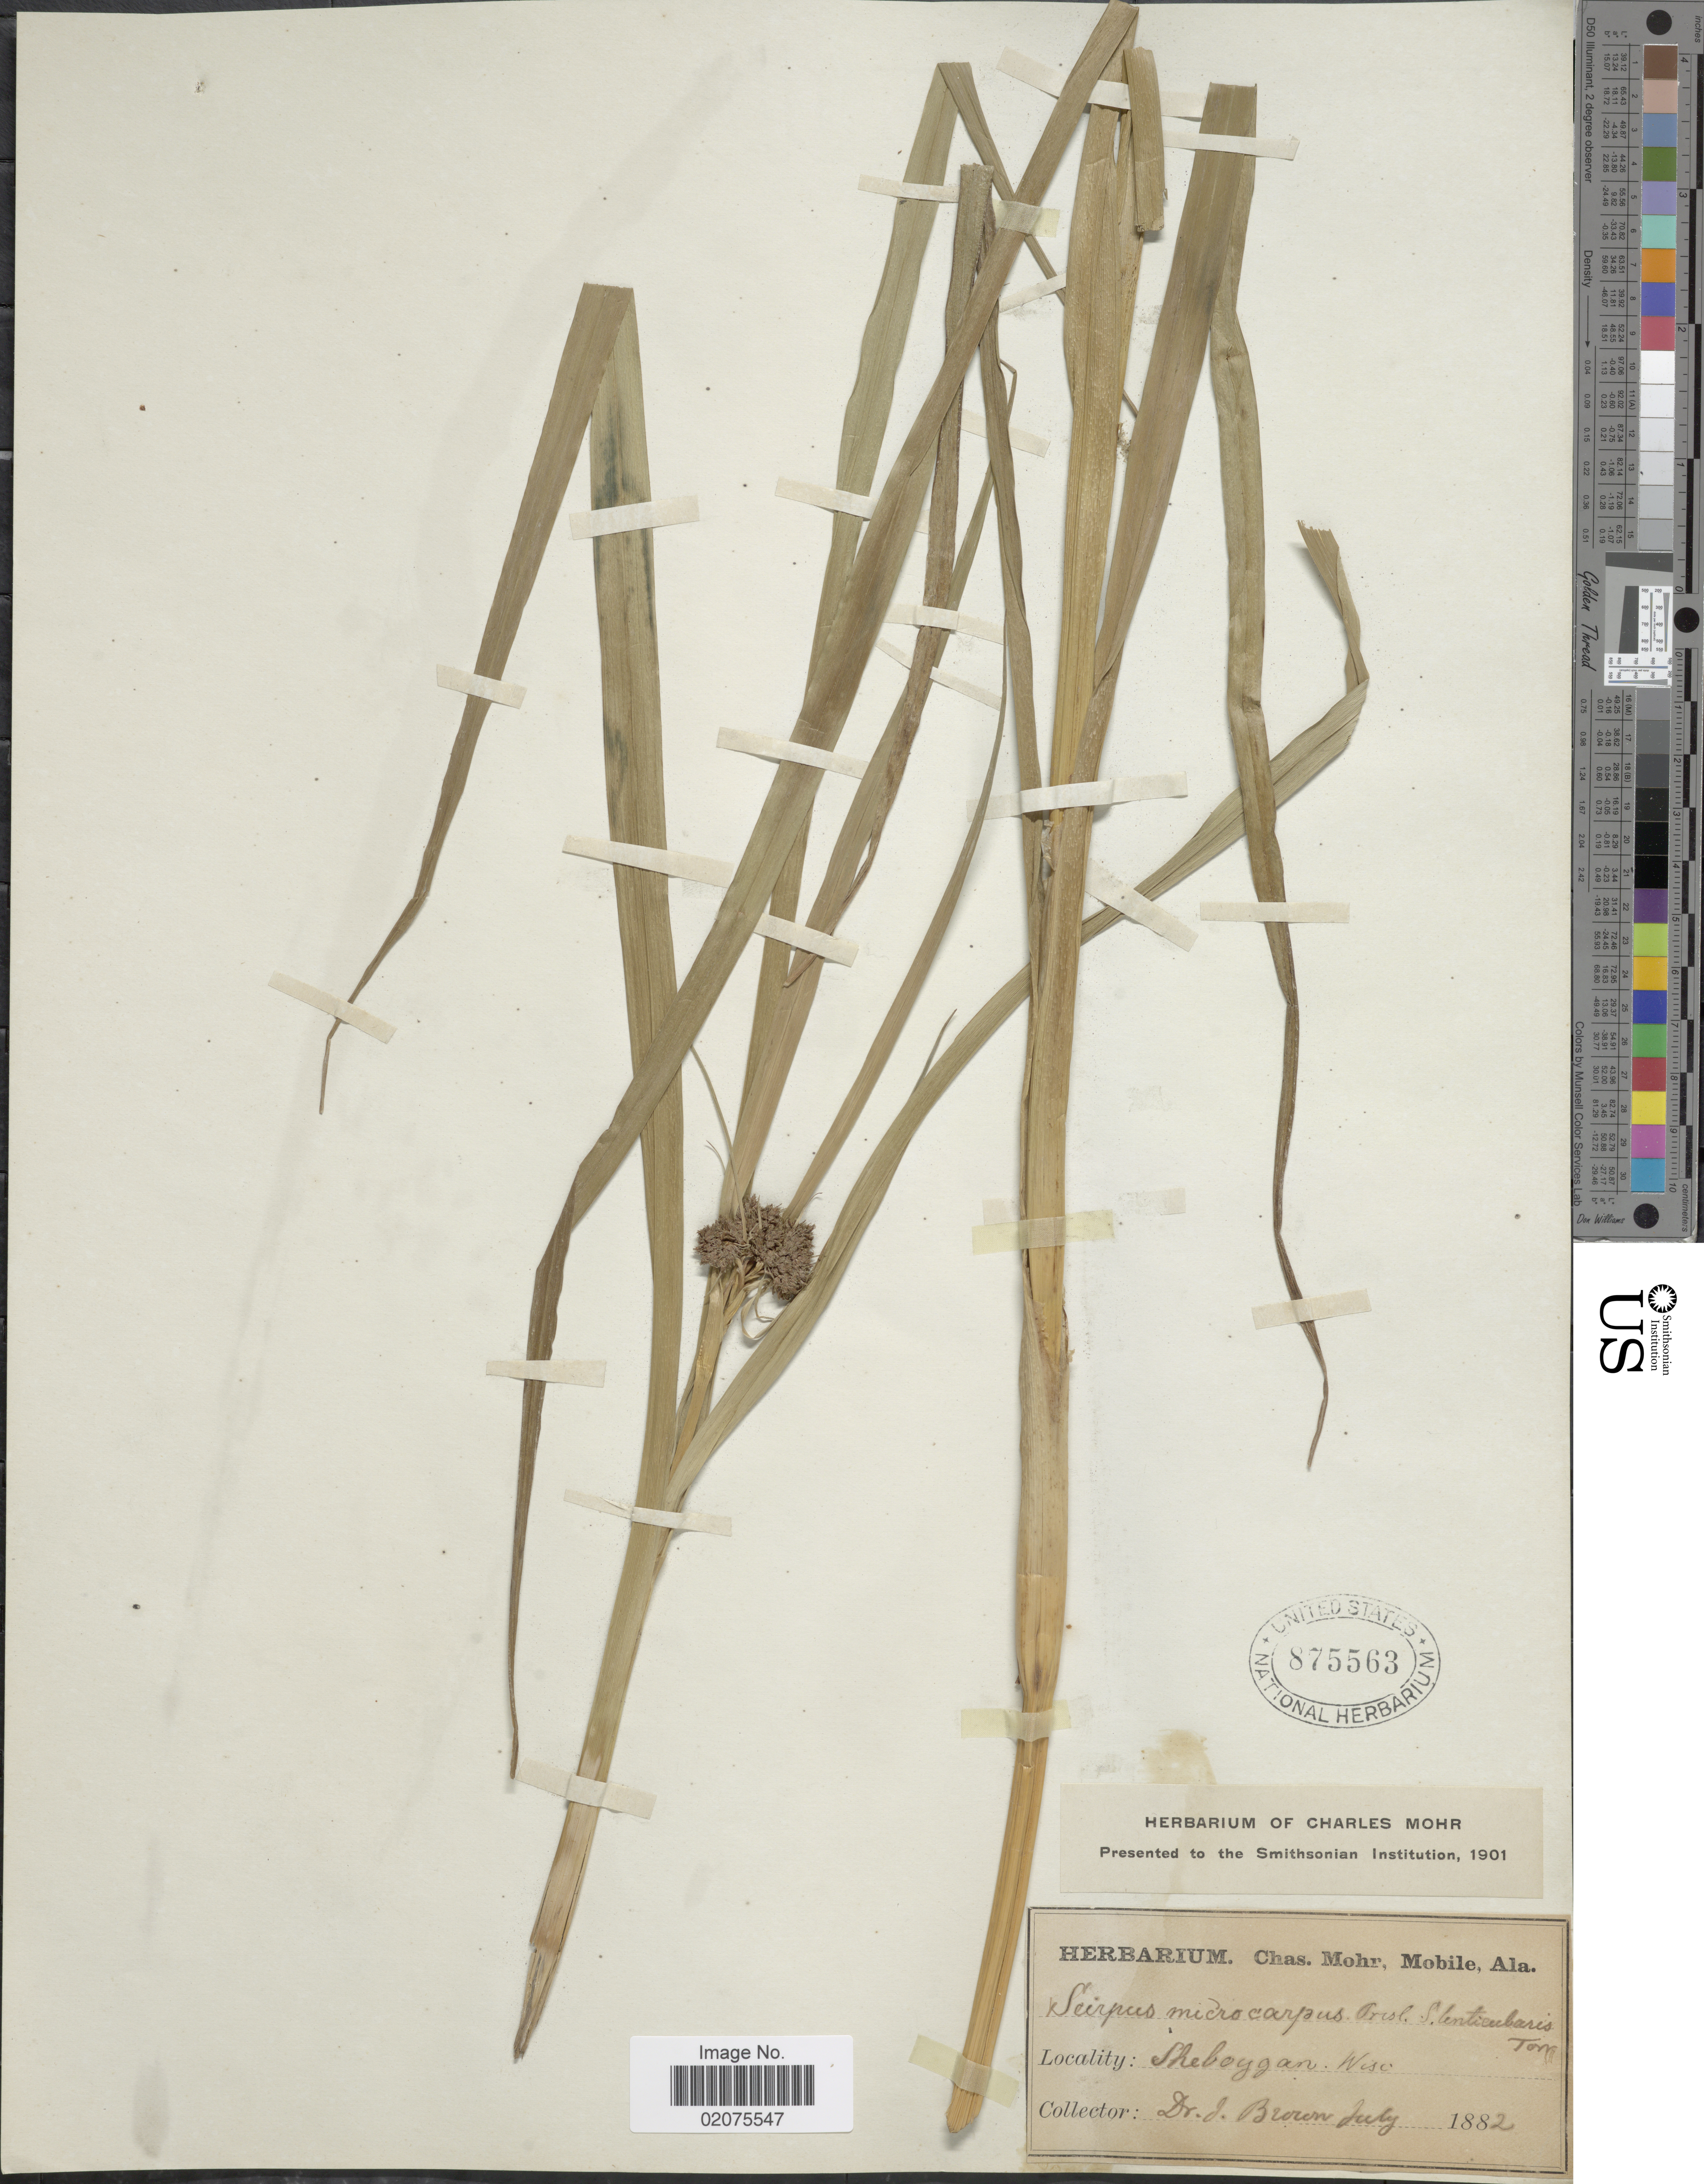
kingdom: Plantae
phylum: Tracheophyta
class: Liliopsida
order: Poales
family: Cyperaceae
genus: Scirpus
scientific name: Scirpus microcarpus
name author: J. Presl & C. Presl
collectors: J. Brown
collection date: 1882-07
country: United States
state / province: Wisconsin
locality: Sheboygan, Wisc.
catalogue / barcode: US 875563